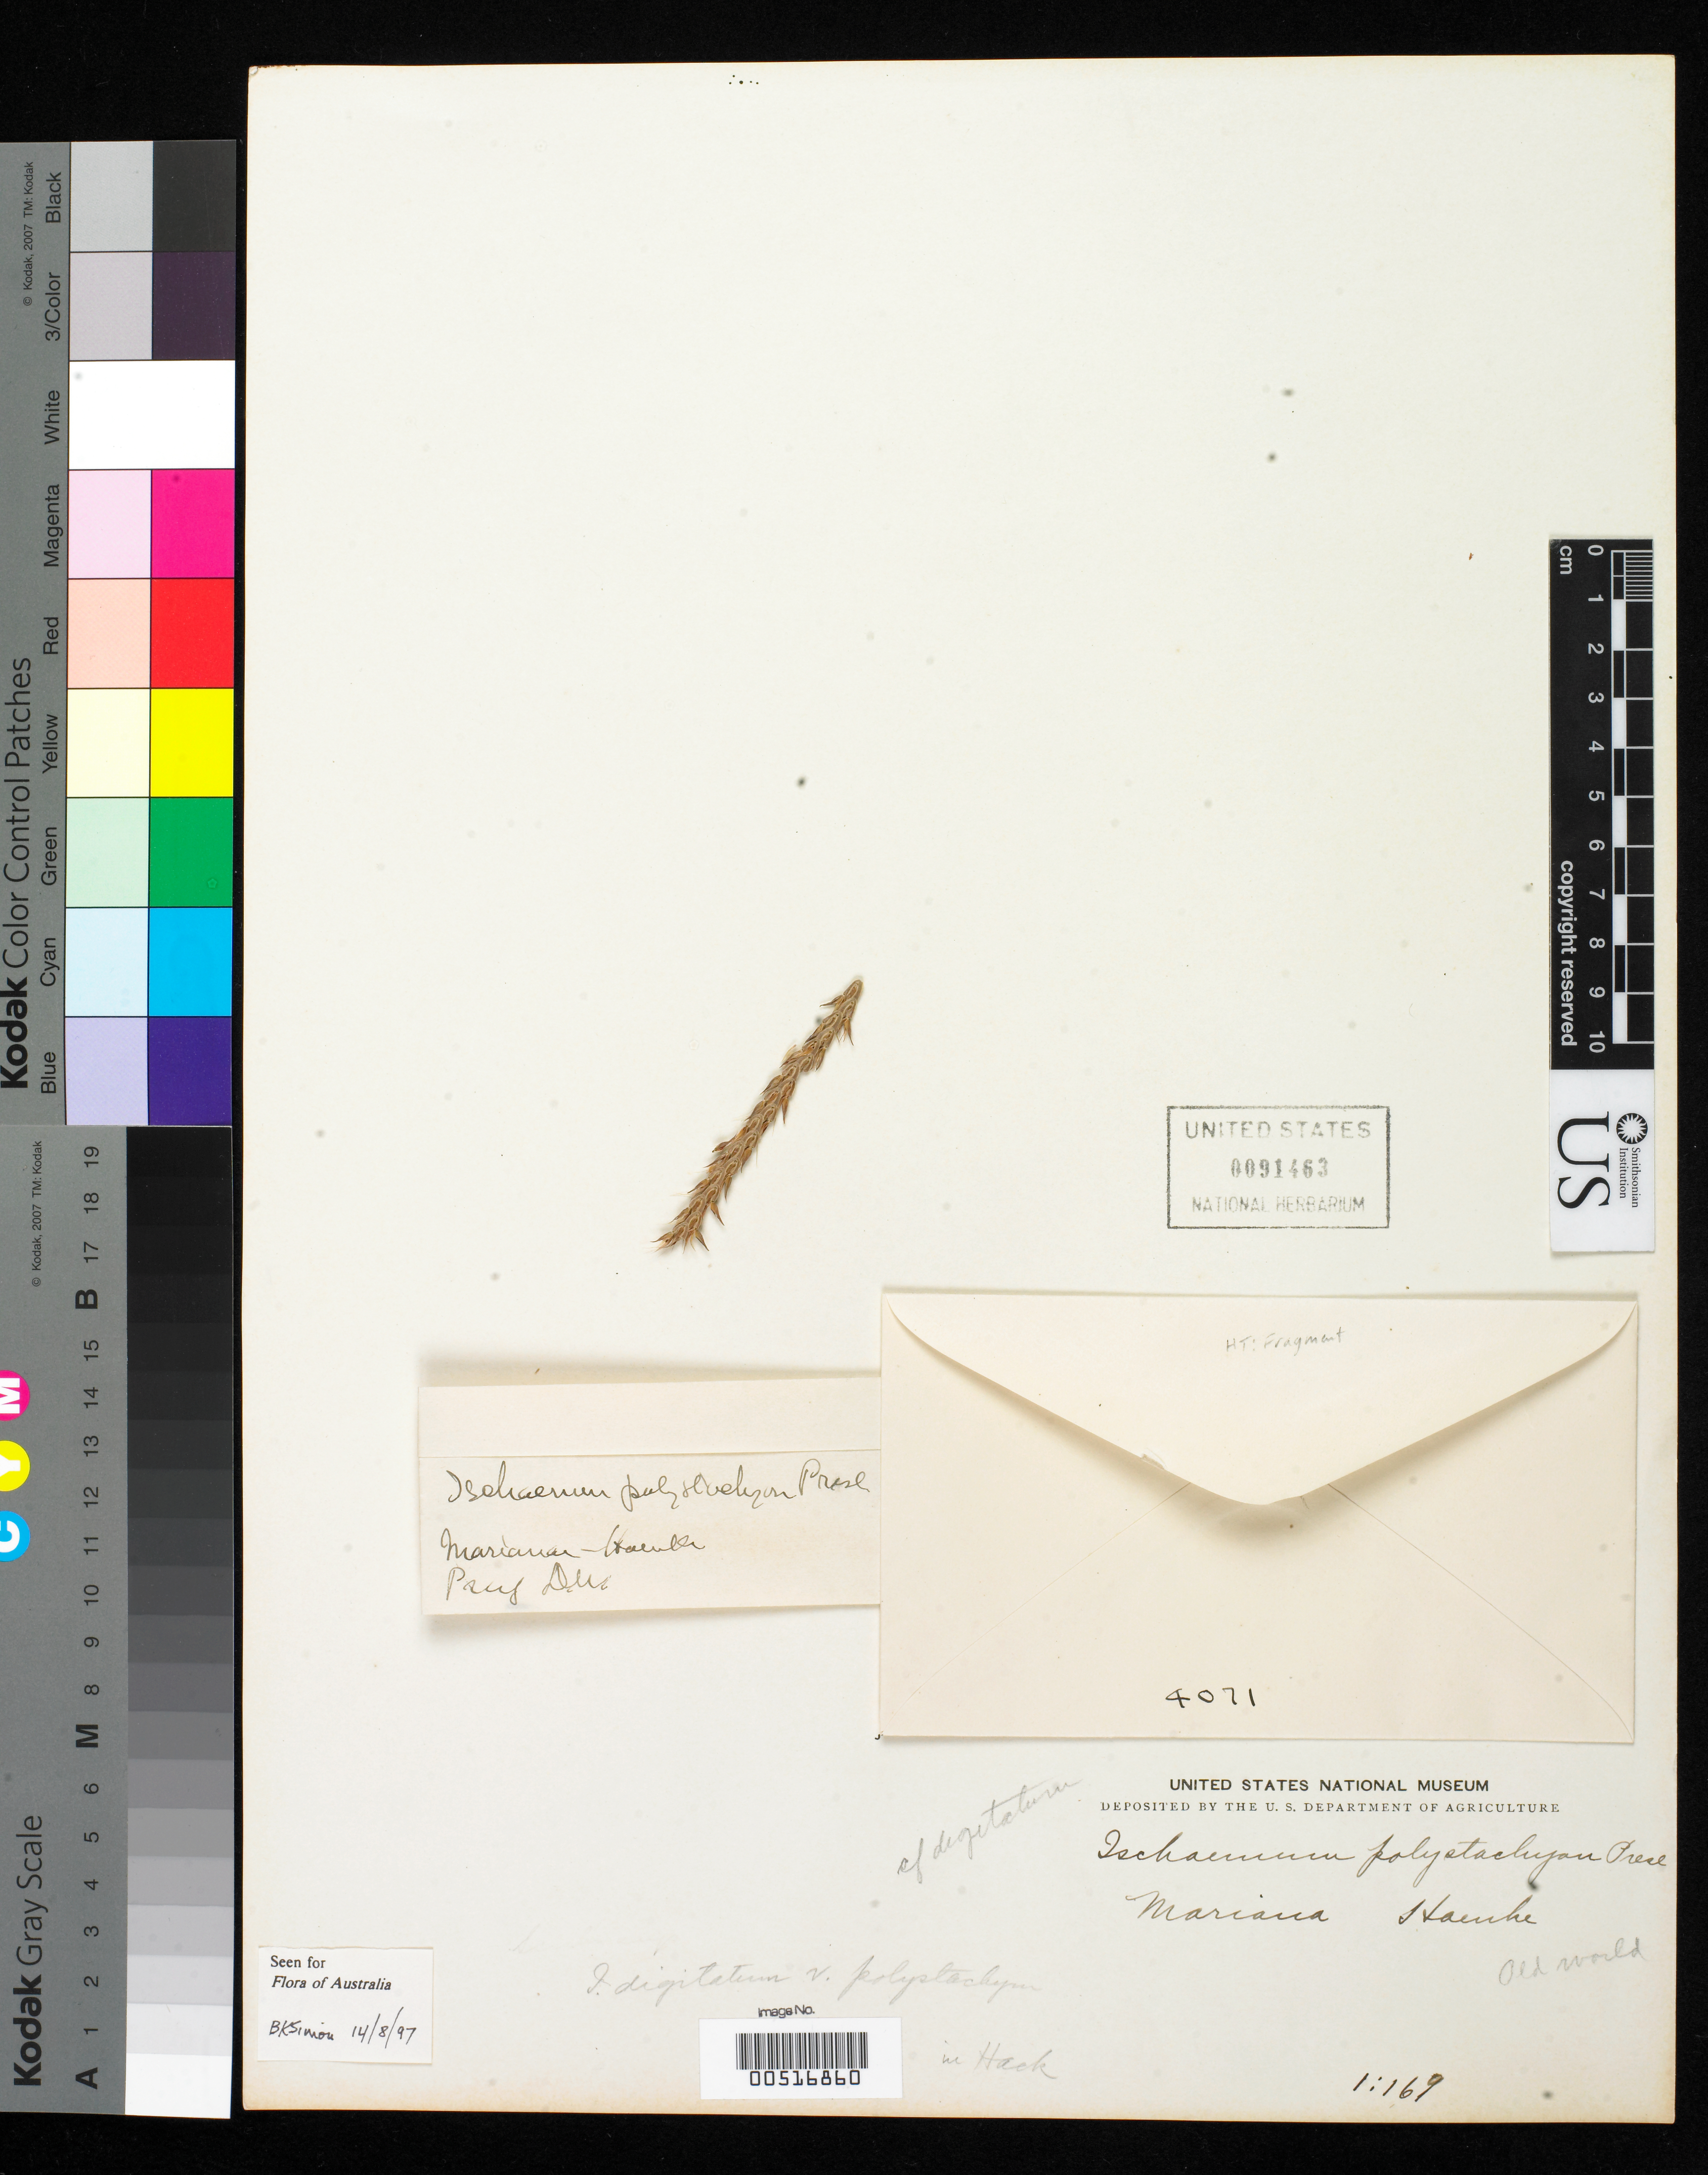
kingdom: Plantae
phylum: Tracheophyta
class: Liliopsida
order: Poales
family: Poaceae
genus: Ischaemum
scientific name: Ischaemum polystachyum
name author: J. Presl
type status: Type Fragment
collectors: T. P. X. Haenke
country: Northern Mariana Islands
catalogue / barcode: US 91463